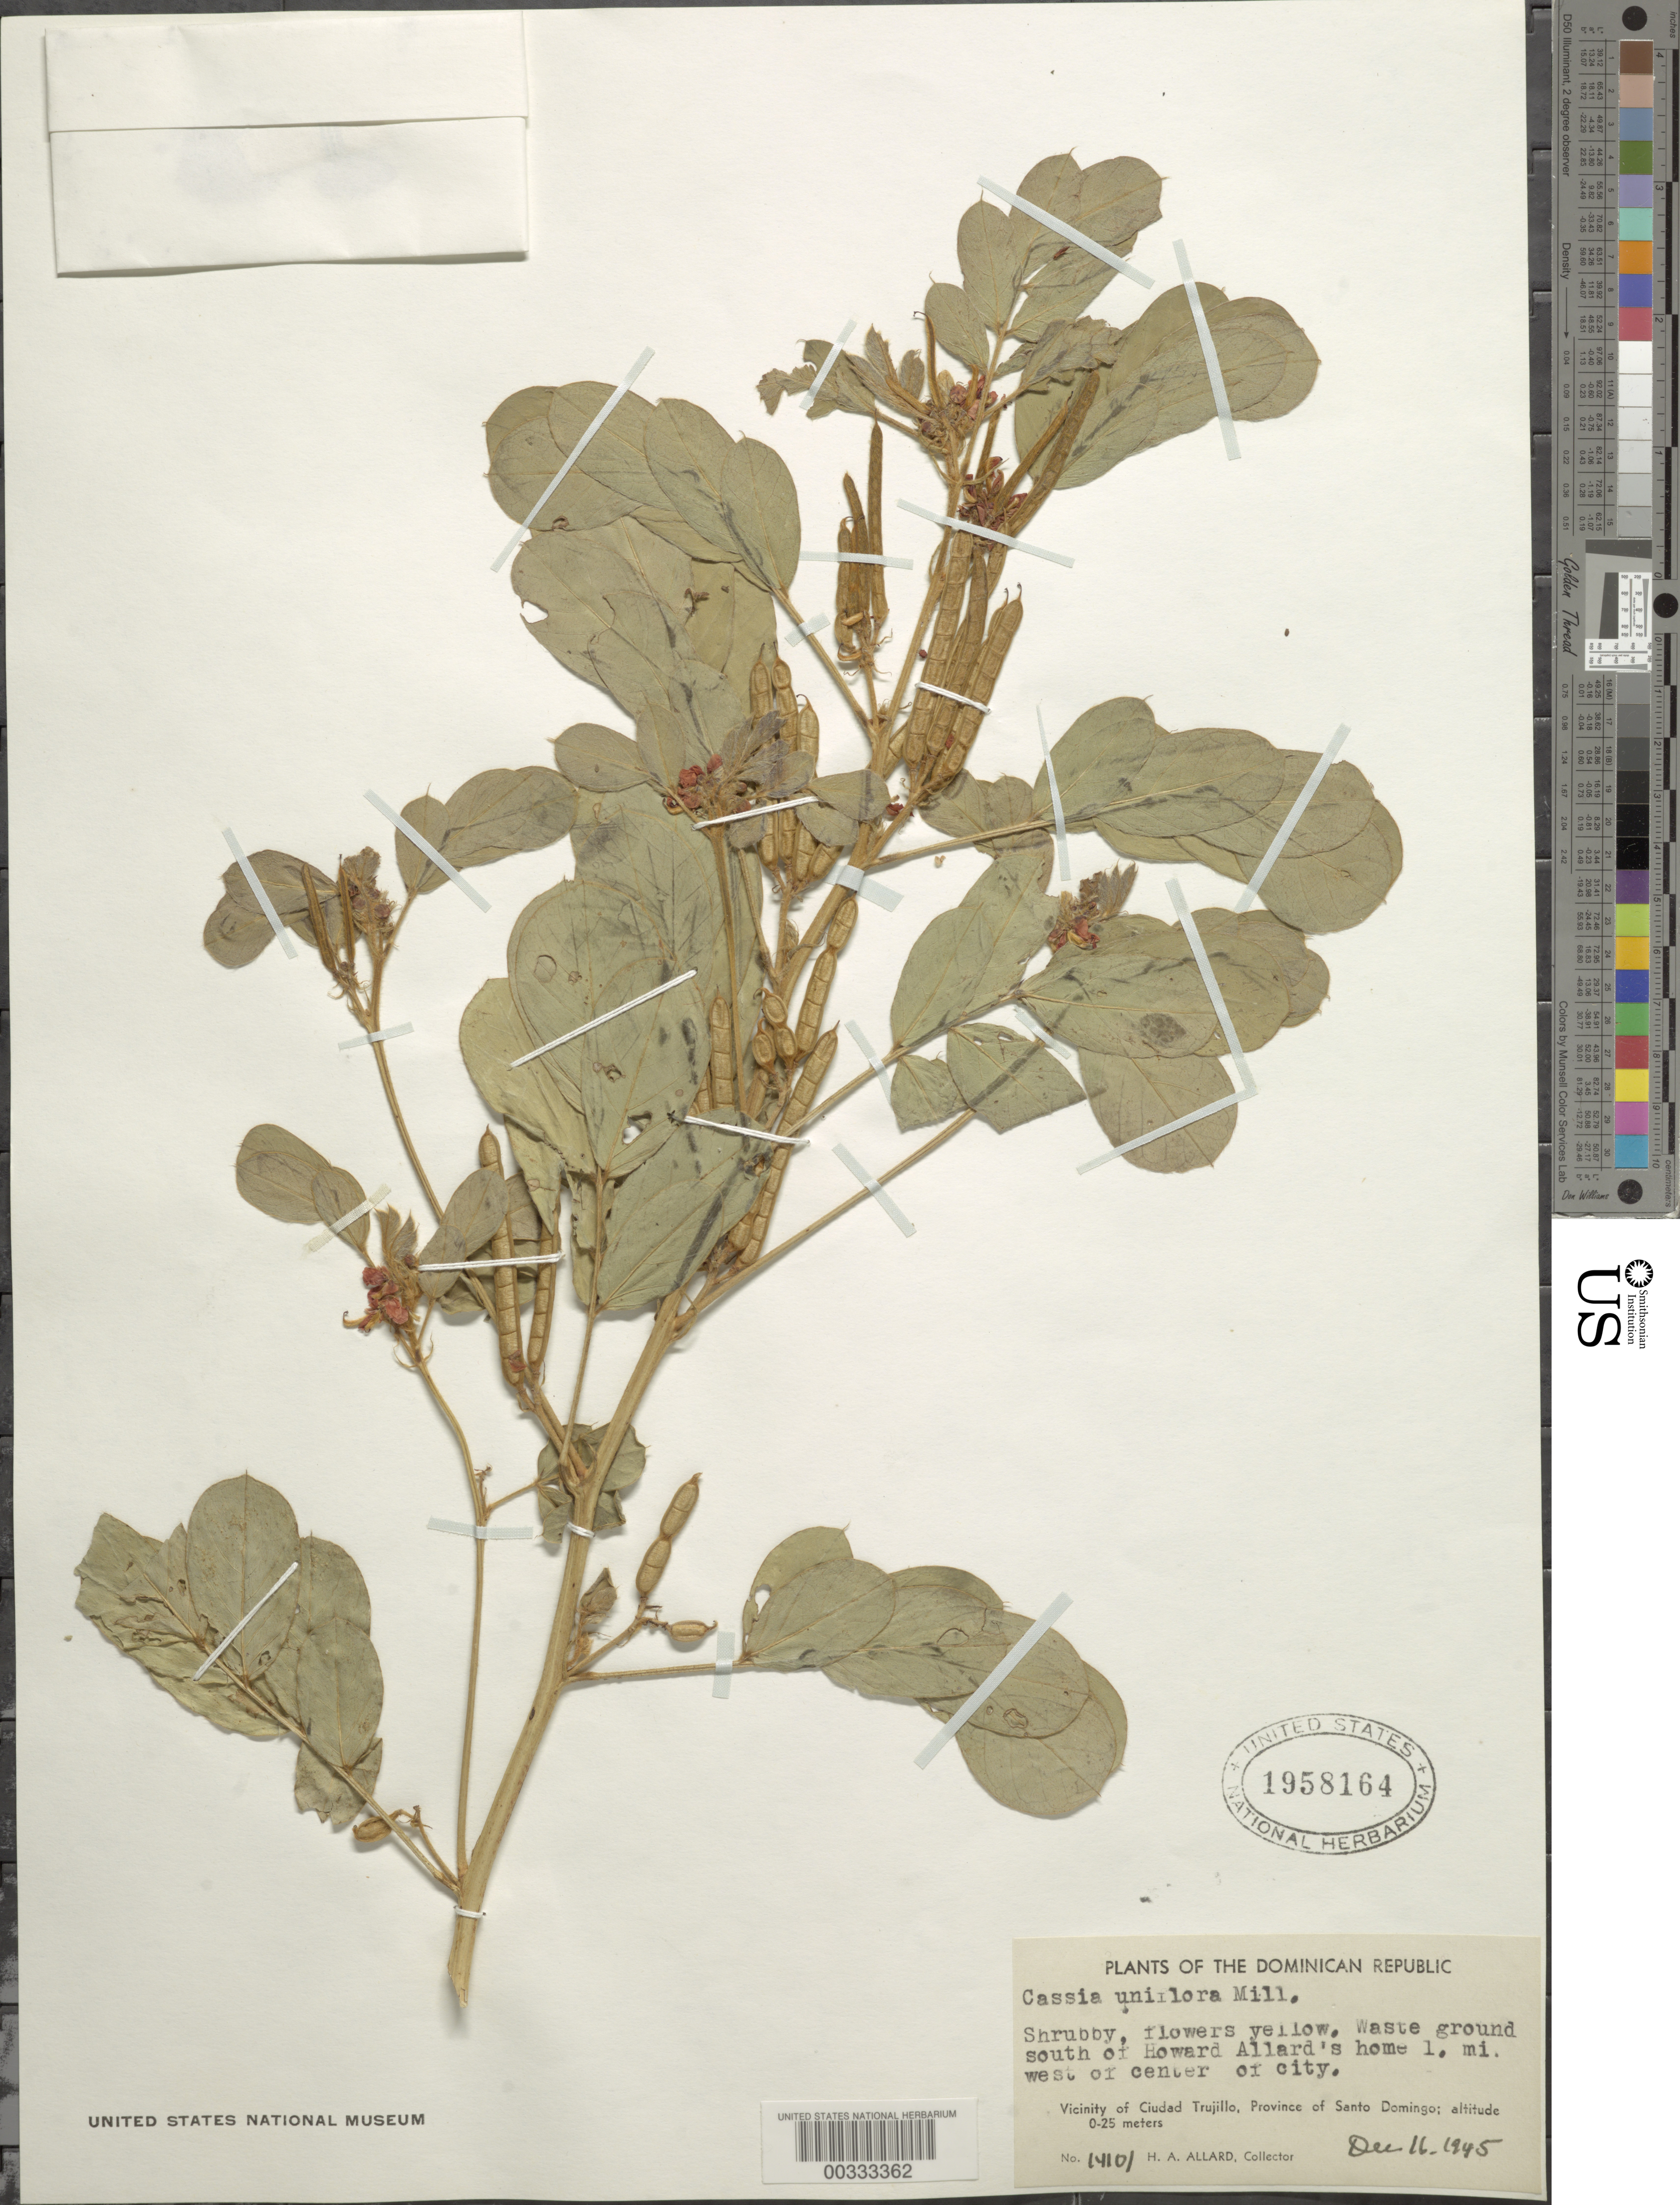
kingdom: Plantae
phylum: Tracheophyta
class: Magnoliopsida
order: Fabales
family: Fabaceae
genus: Senna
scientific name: Senna uniflora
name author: (Mill.) H.S. Irwin & Barneby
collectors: H. A. Allard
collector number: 14101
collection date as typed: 16 Dec 1945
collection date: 1945-12-16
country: Dominican Republic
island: Hispaniola Island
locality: S of h. allard's home, 1 mi w of center of city; vicinity of ciudad trujillo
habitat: Waste ground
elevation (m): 0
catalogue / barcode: US 1958164